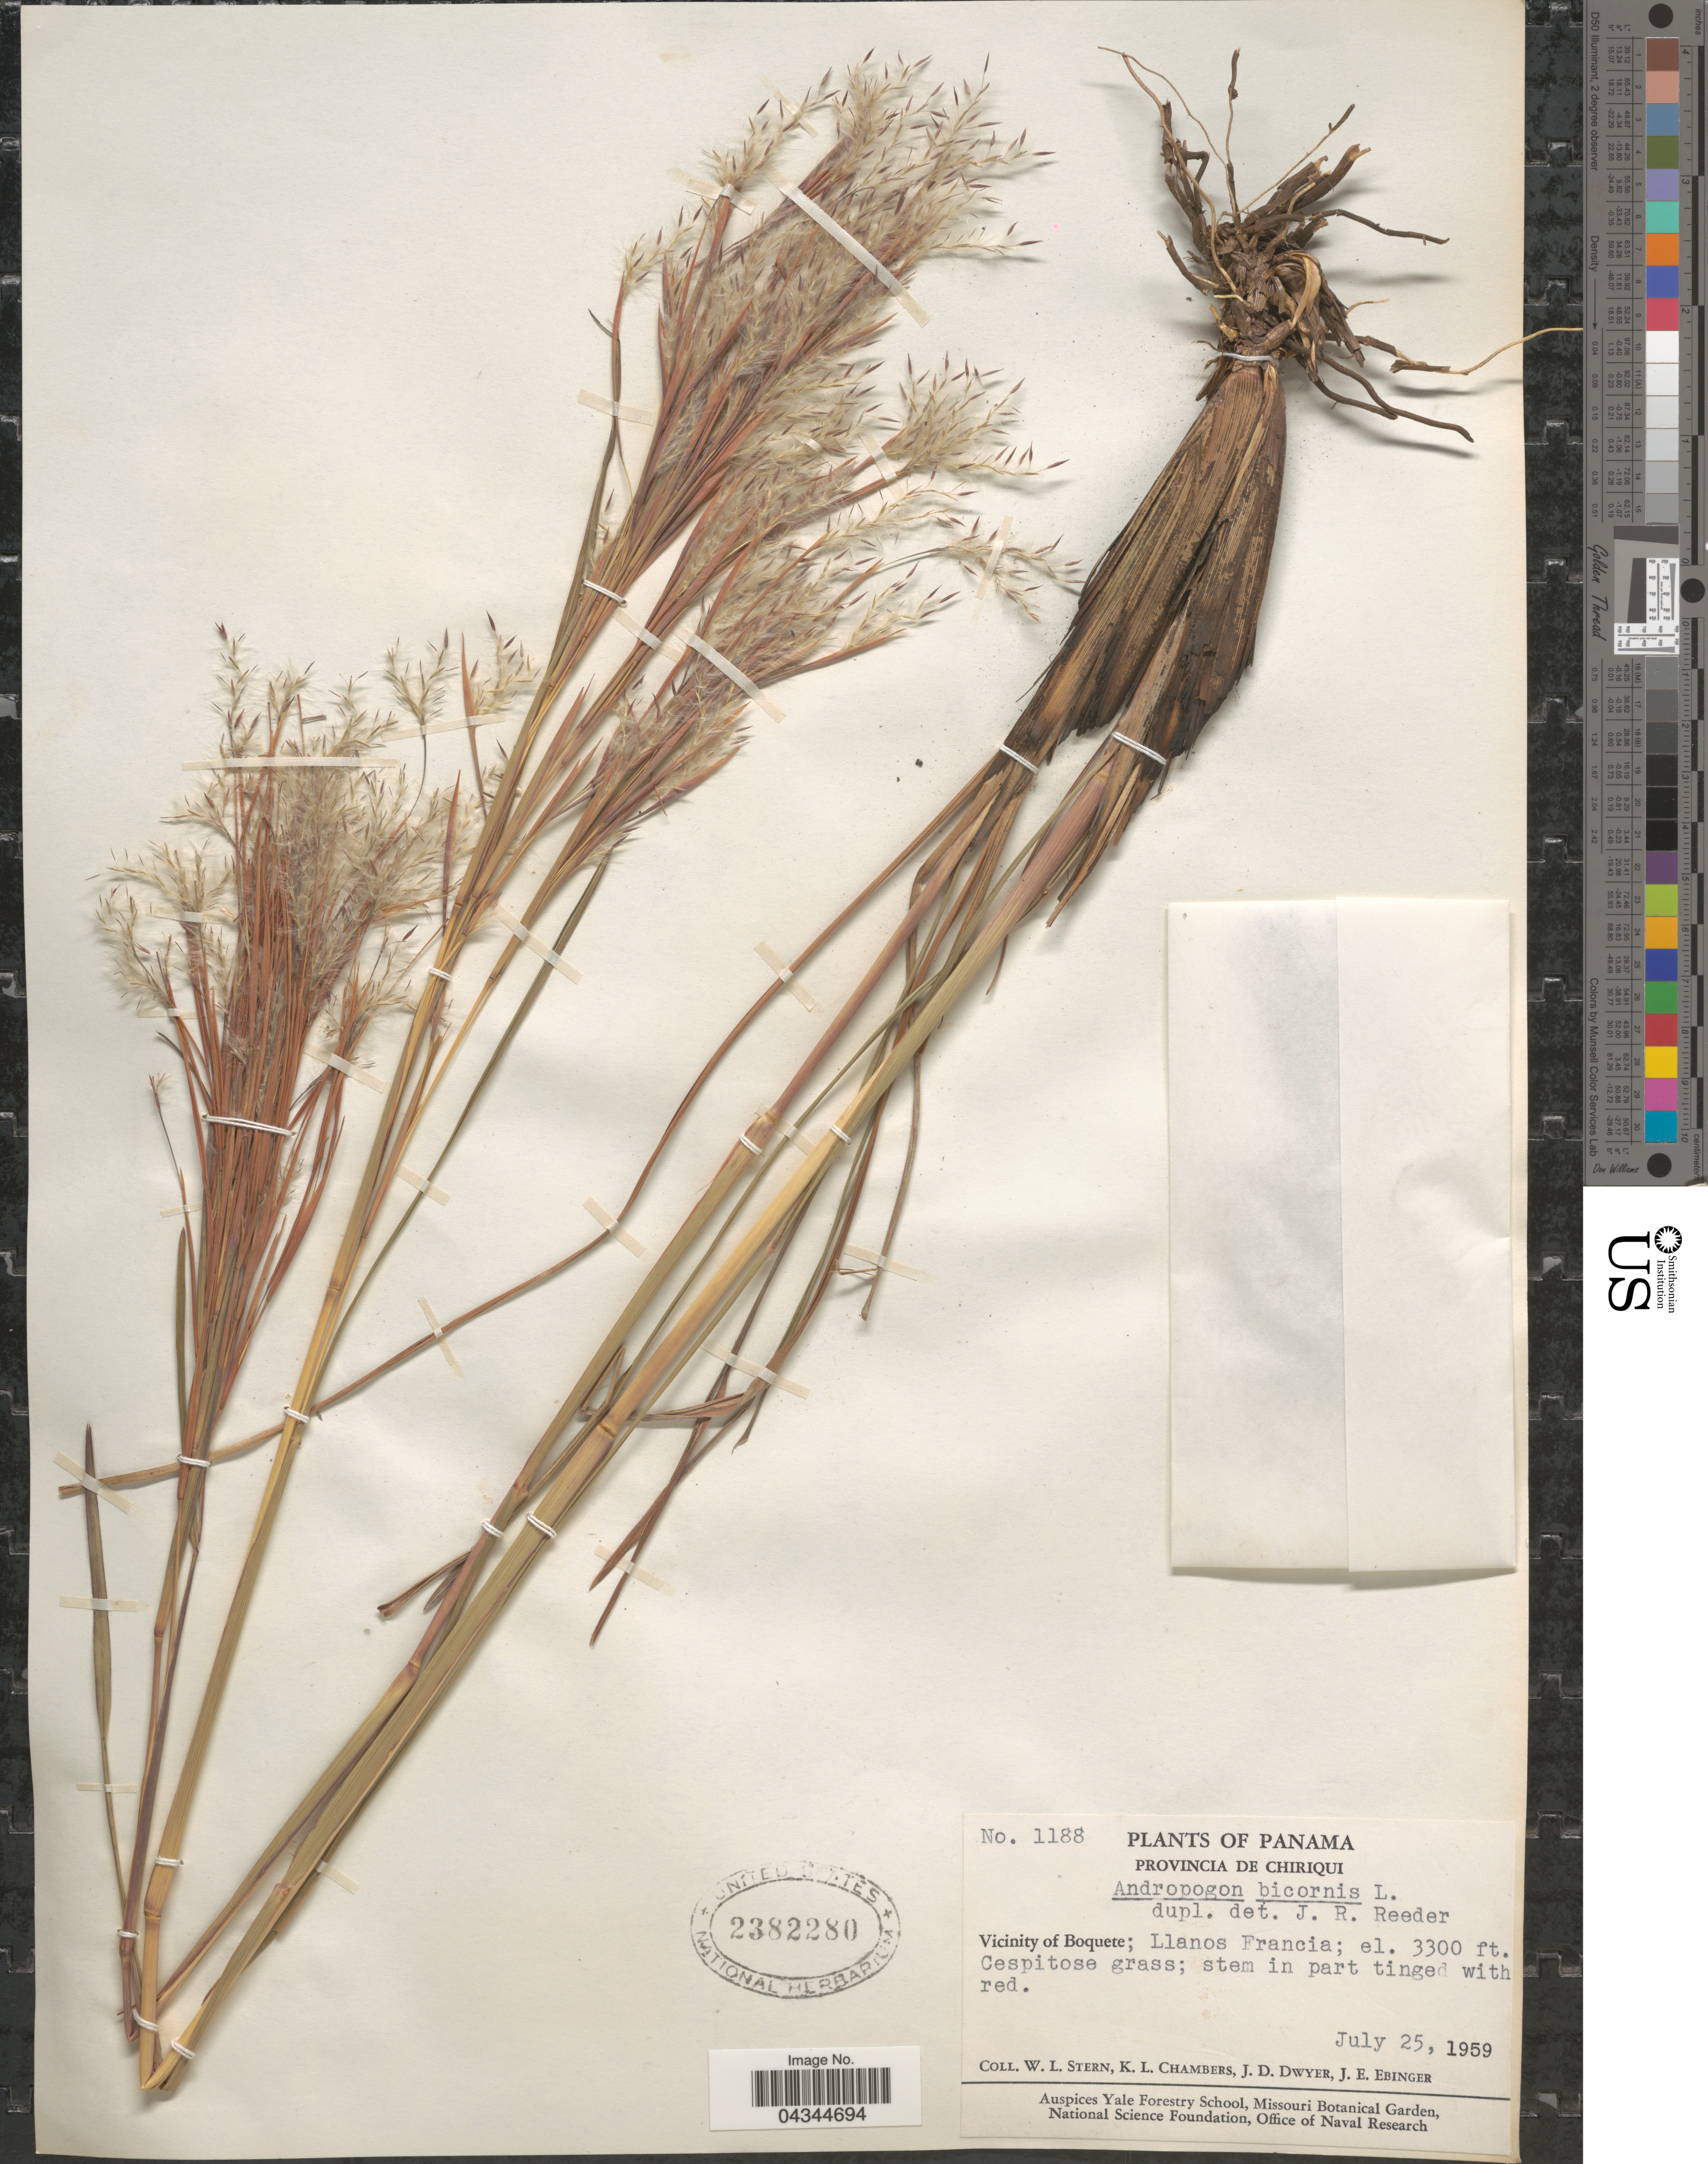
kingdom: Plantae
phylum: Tracheophyta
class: Liliopsida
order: Poales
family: Poaceae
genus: Andropogon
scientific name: Andropogon bicornis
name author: L.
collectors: W. L. Stern, K. Chambers, J. D. Dwyer & J. Ebinger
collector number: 1188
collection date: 1959-07-25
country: Panama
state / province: Chiriqui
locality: Vicinity of Boquete; Llanos Francia.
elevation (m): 1006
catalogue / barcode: US 2382280